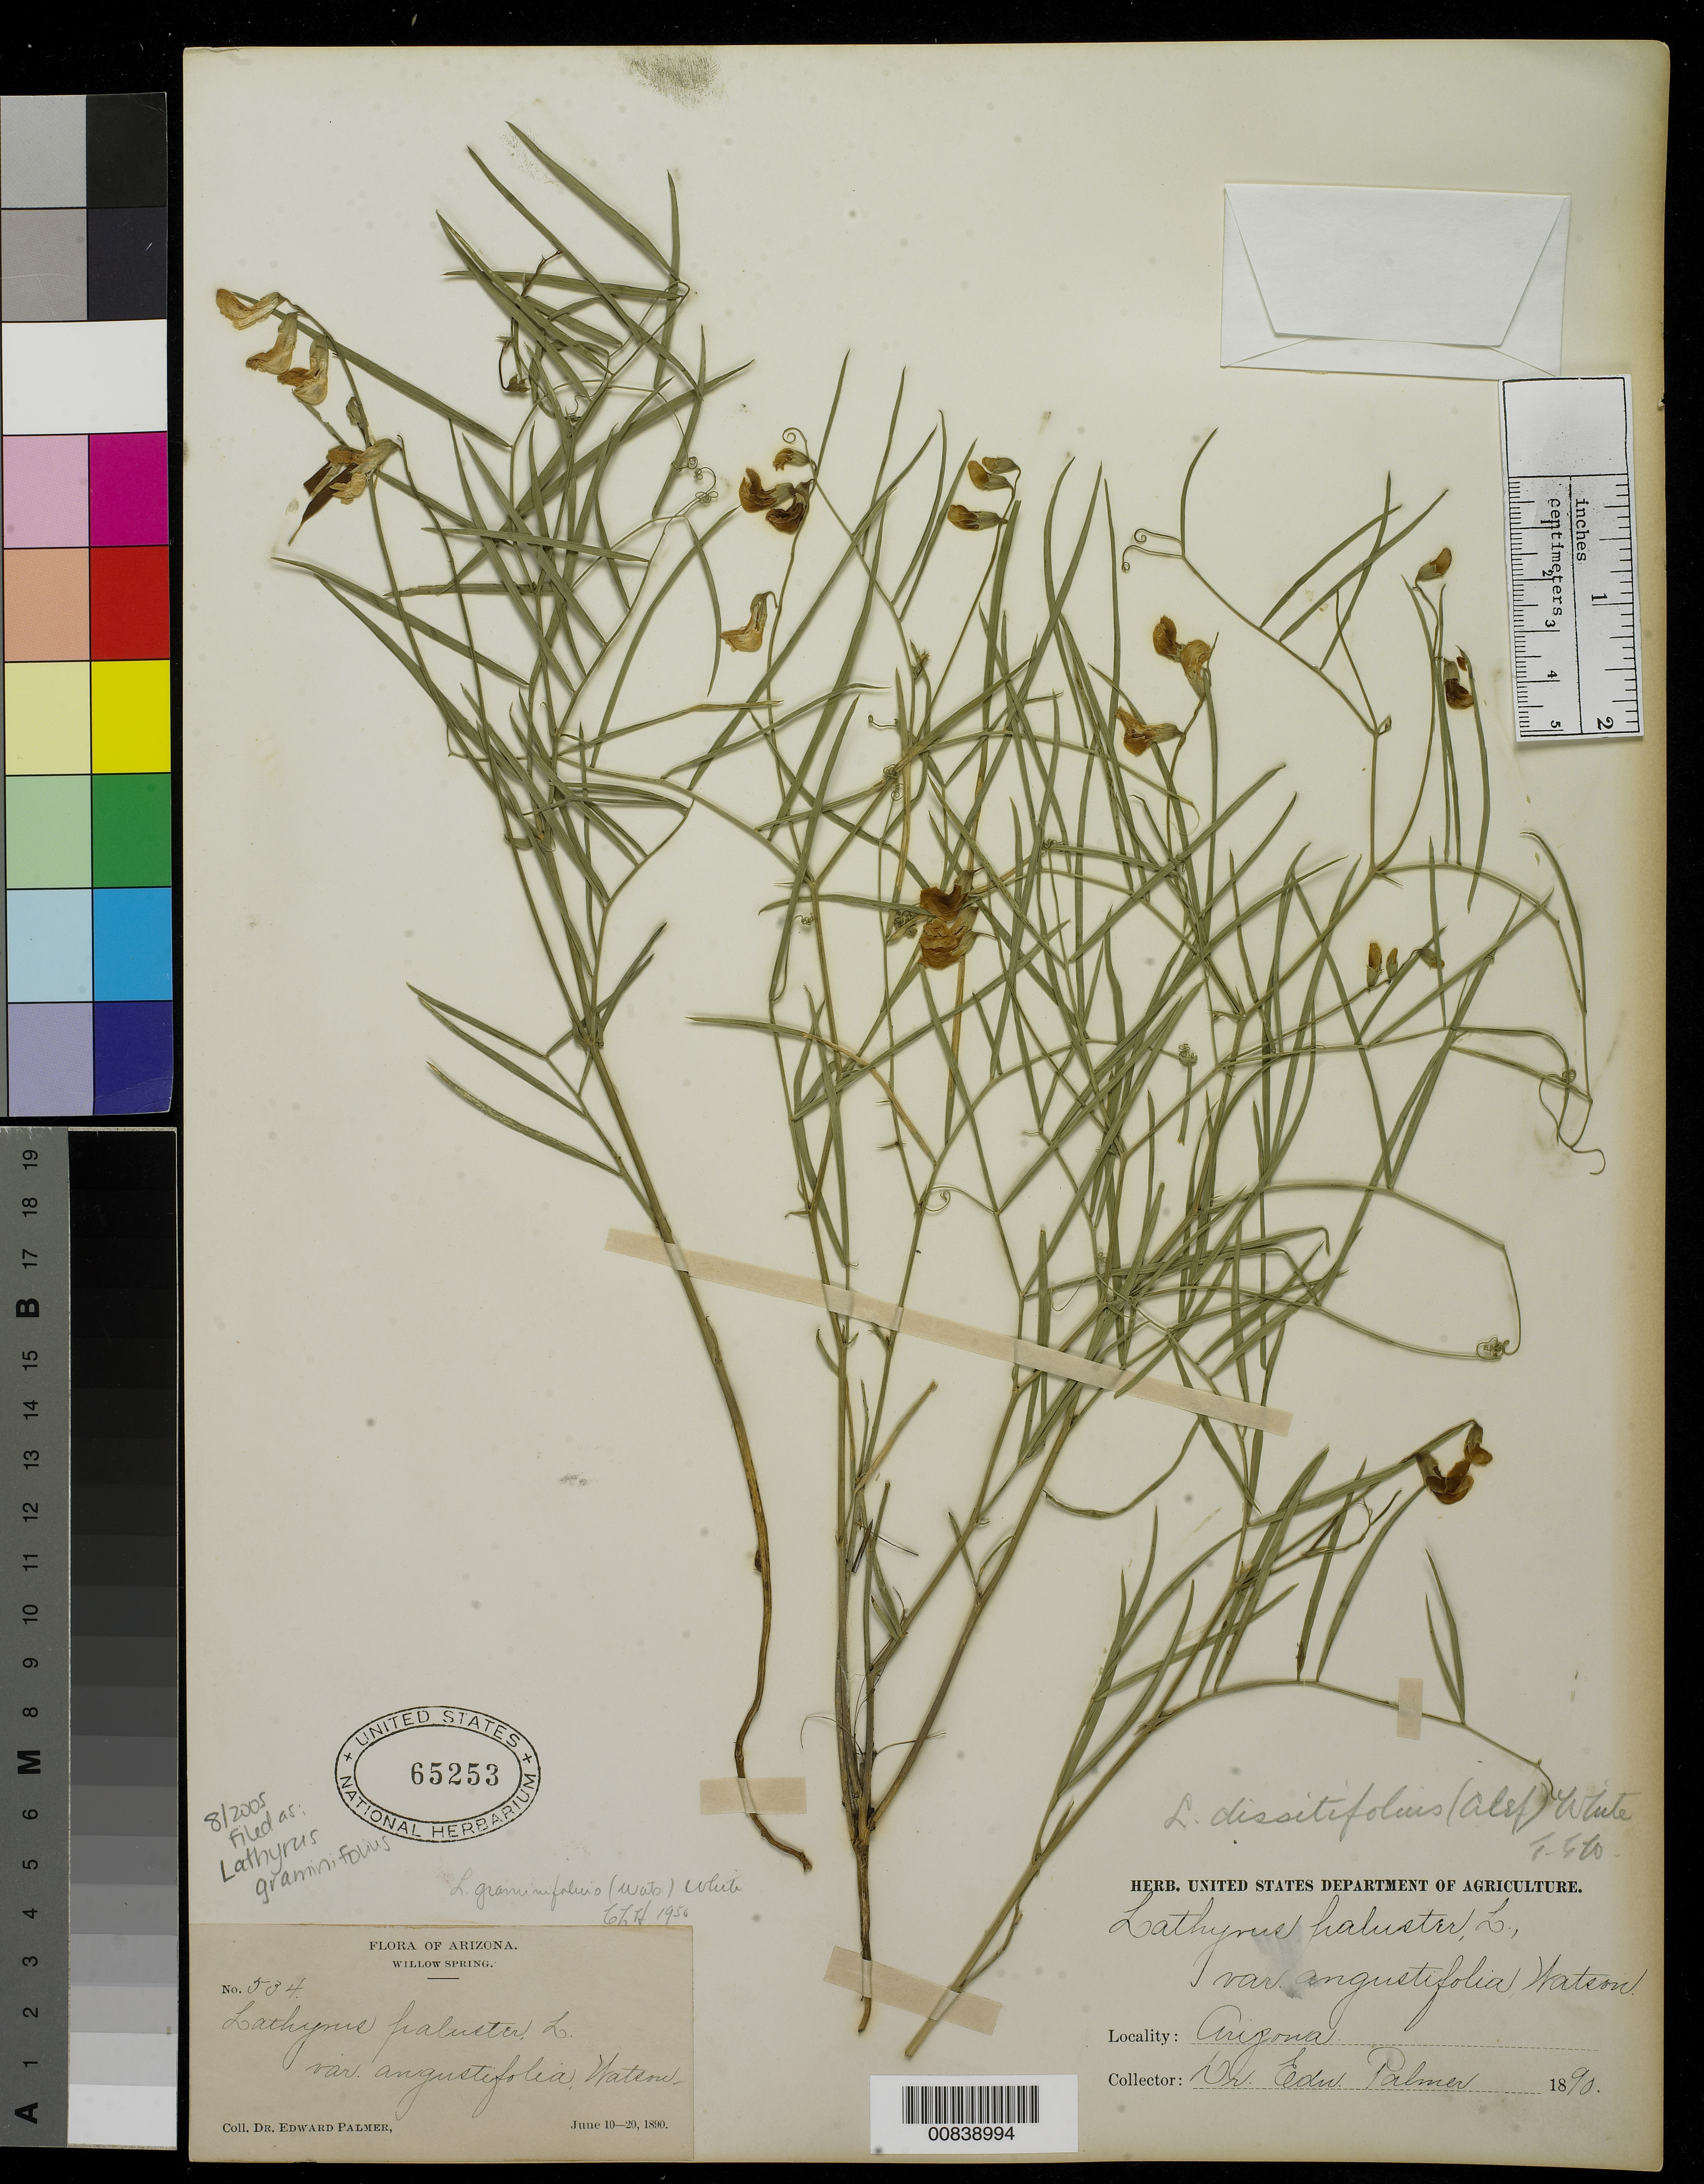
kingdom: Plantae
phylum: Tracheophyta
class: Magnoliopsida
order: Fabales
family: Fabaceae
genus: Lathyrus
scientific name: Lathyrus graminifolius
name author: (S. Watson) T.G. White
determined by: Hitchcock, Albert S.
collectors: E. Palmer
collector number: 534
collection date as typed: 10 Jun 1890 to 20 Jun 1890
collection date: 1890-06-10/1890-06-20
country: United States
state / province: Arizona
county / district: Coconino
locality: Willow Spring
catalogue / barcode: US 65253